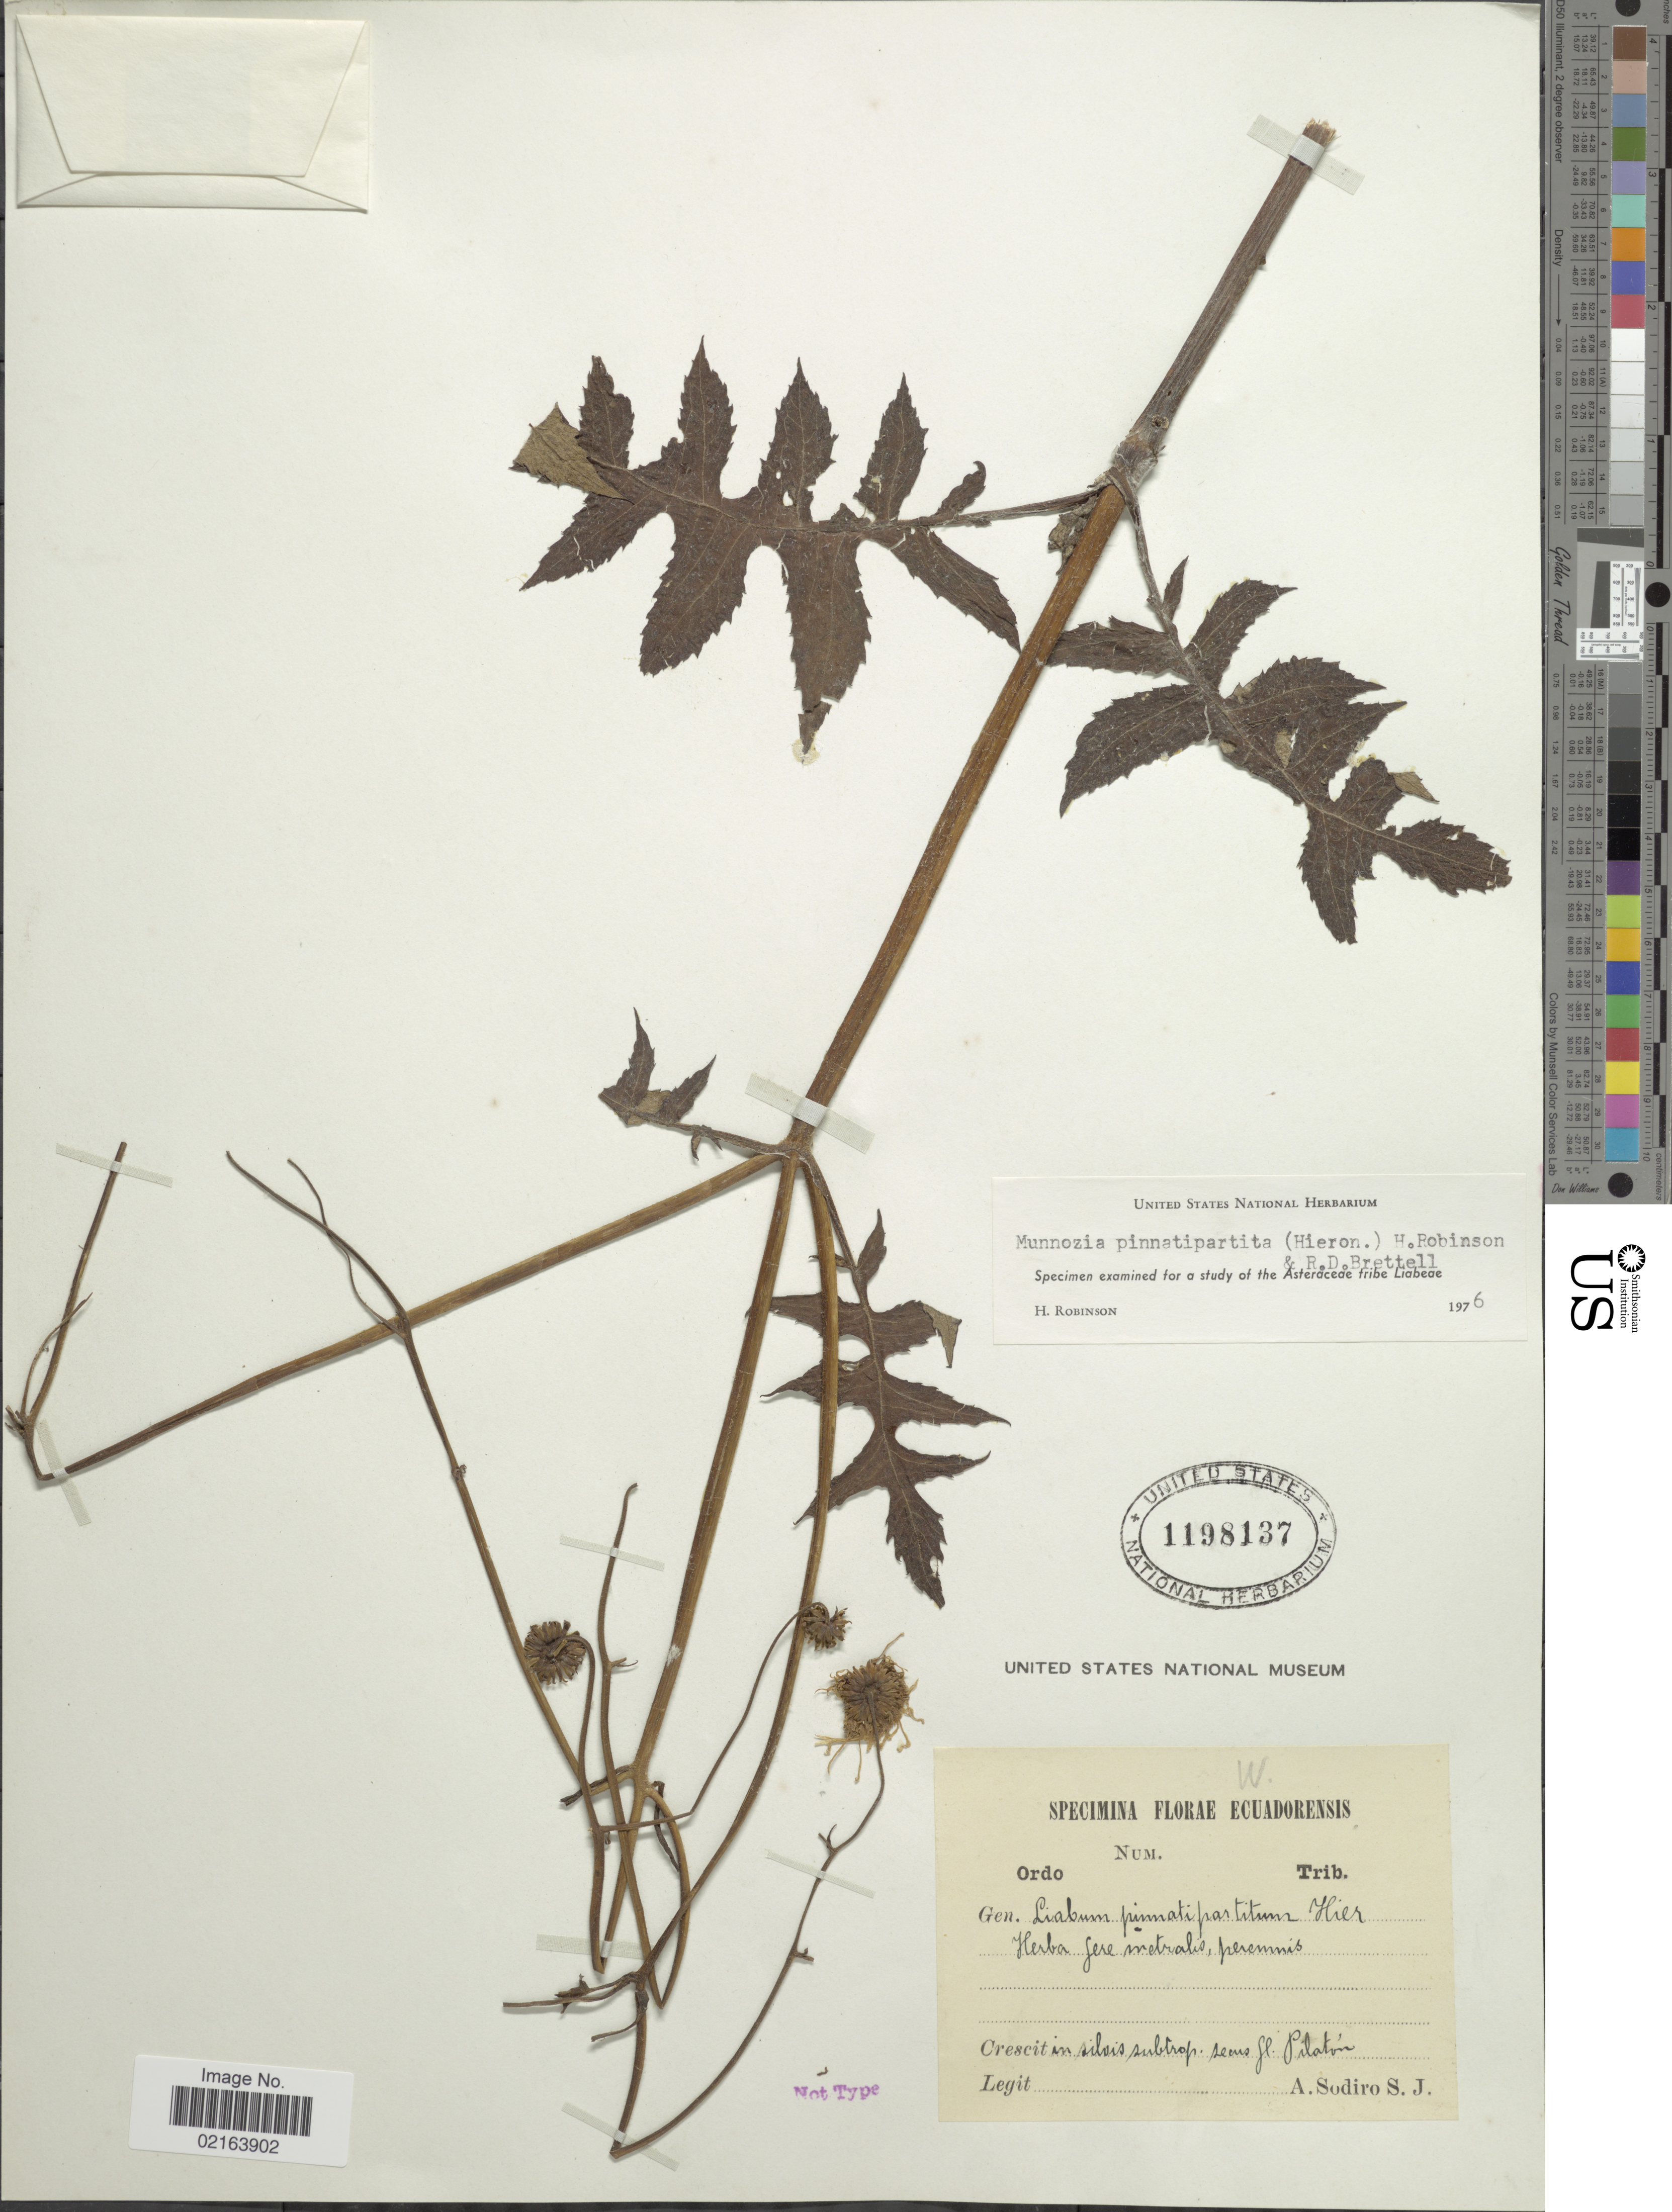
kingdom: Plantae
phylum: Tracheophyta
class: Magnoliopsida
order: Asterales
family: Asteraceae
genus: Munnozia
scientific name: Munnozia pinnatipartita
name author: (Hieron.) H. Rob. & Brettell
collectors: A. Sodiro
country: Ecuador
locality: In silvis subtrop. secus fl. Pilaton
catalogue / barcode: US 1198137